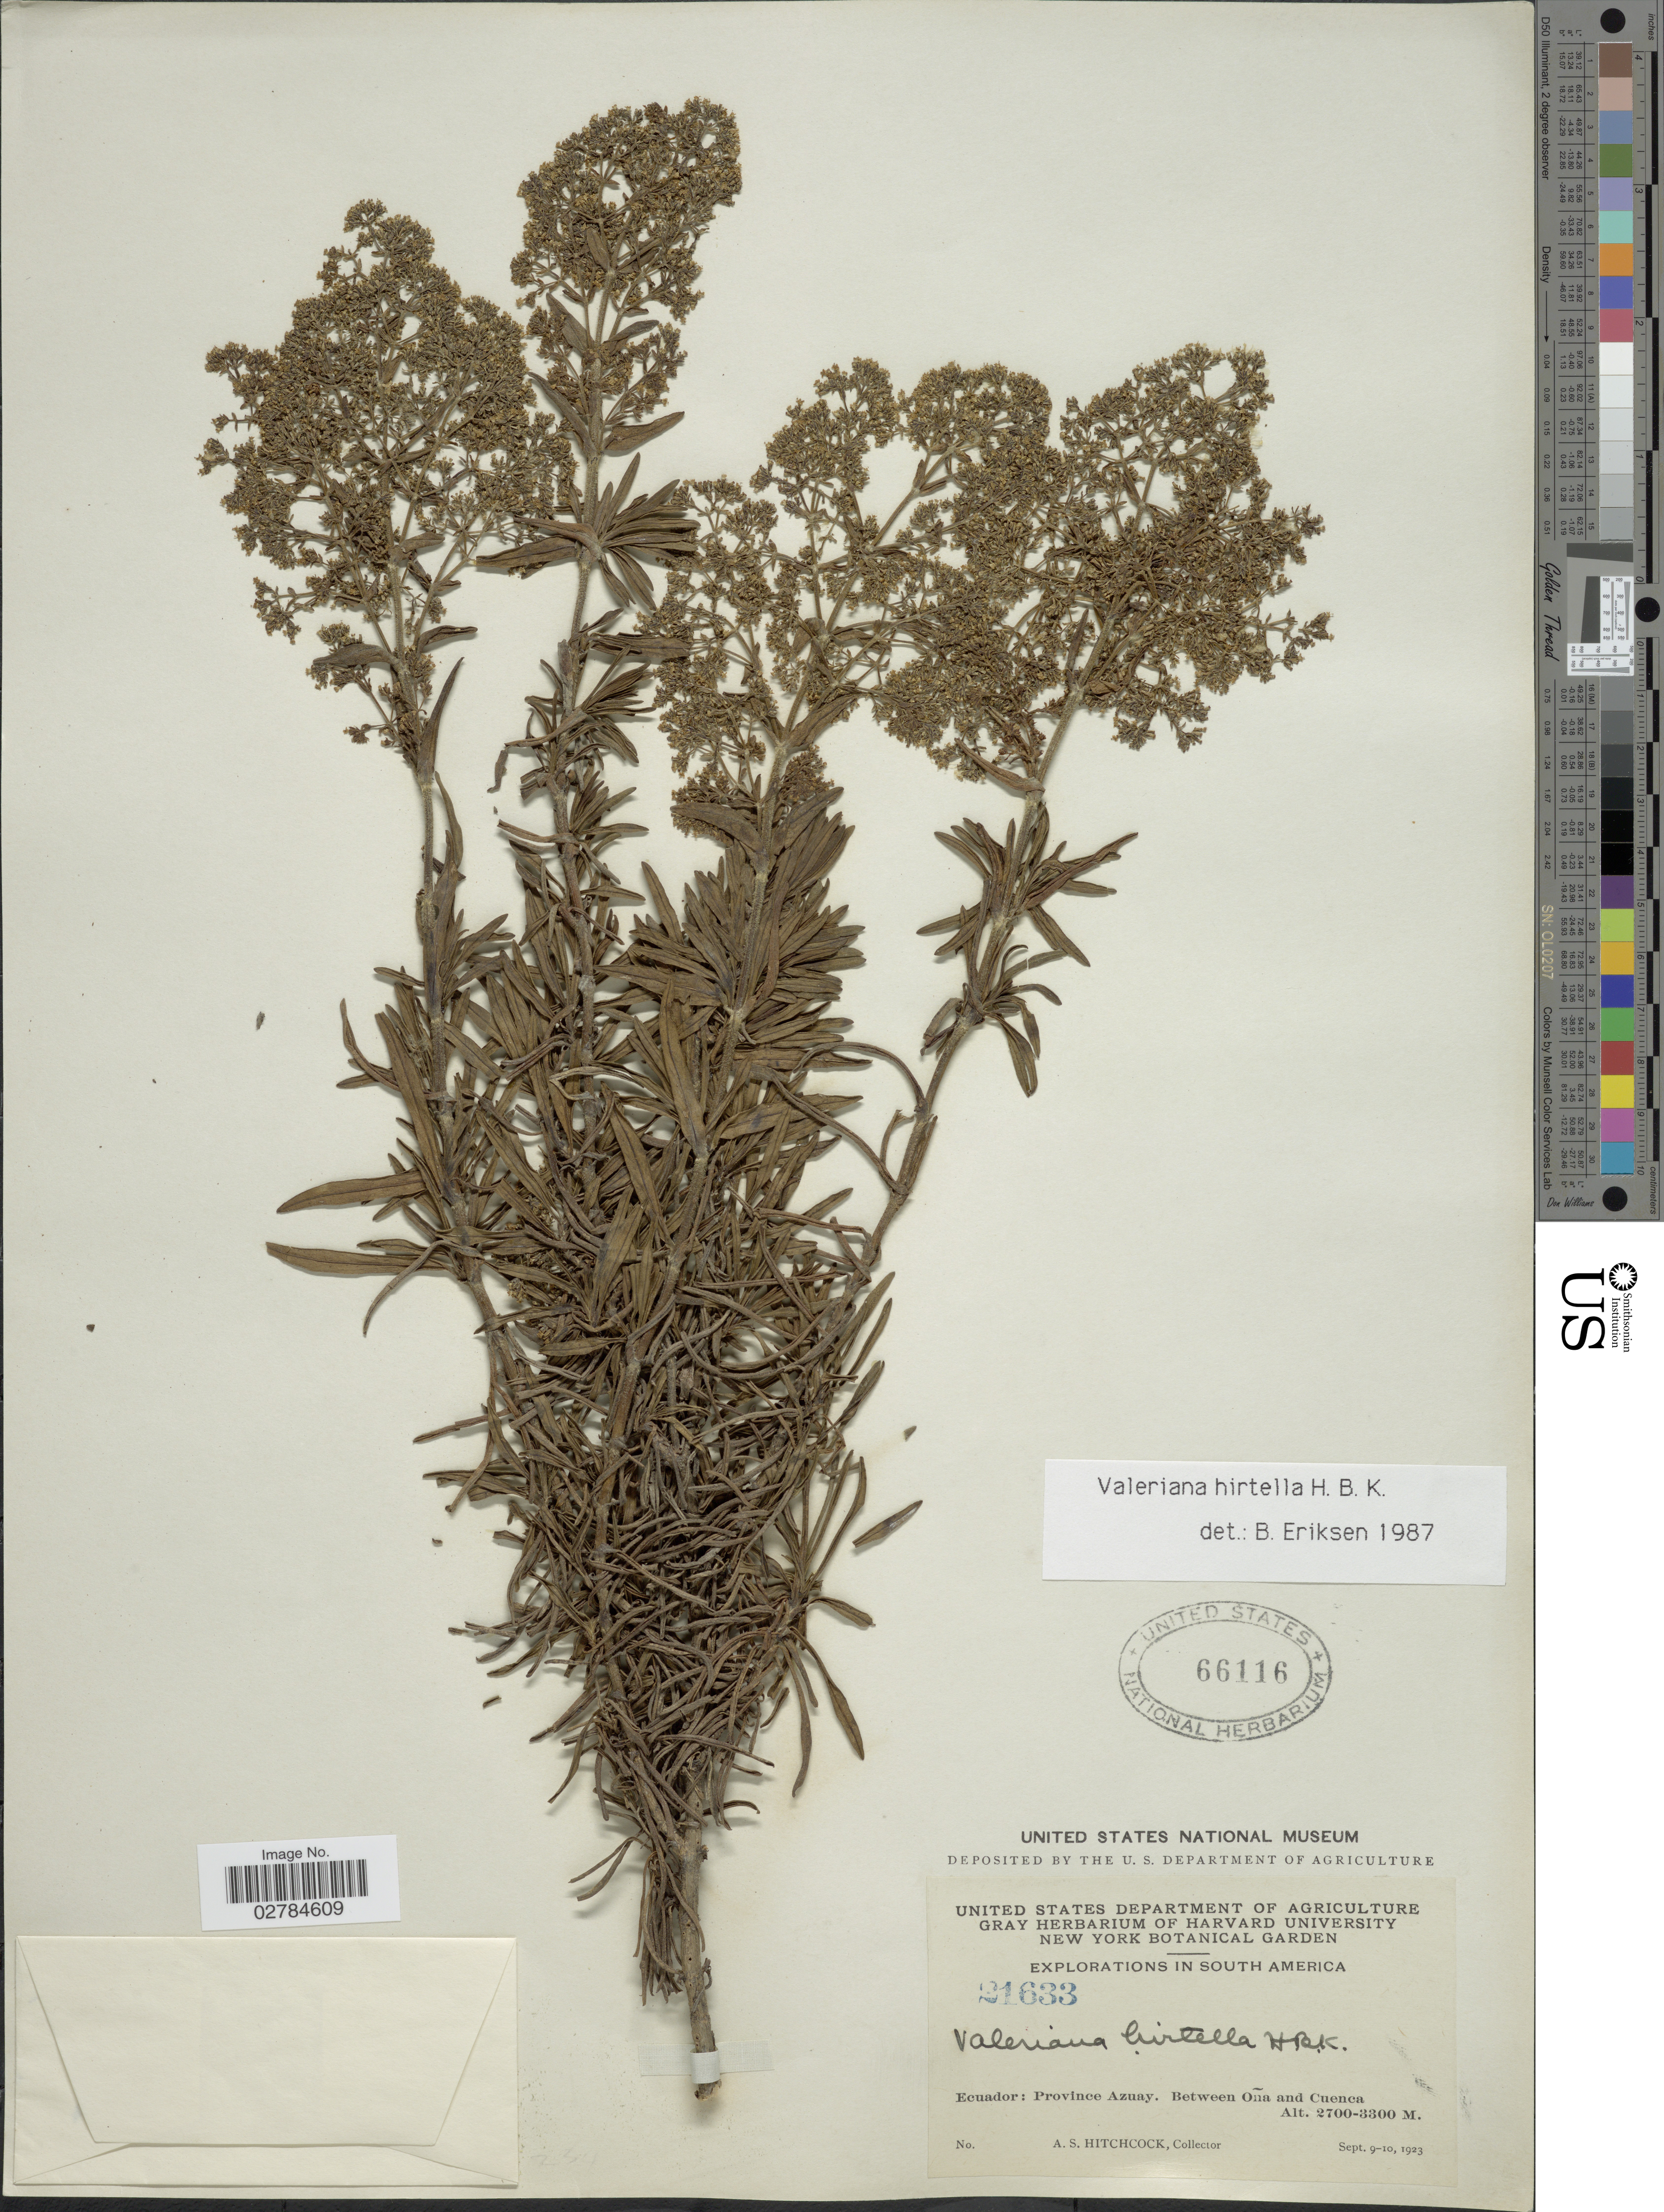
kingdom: Plantae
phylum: Tracheophyta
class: Magnoliopsida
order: Dipsacales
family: Caprifoliaceae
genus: Valeriana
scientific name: Valeriana hirtella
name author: Kunth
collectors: A. S. Hitchcock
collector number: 21633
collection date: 1923-09-09/1923-09-10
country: Ecuador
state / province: Azuay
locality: Province Azuay. Between Oña and Cuenca.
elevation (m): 2700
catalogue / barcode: US 66116